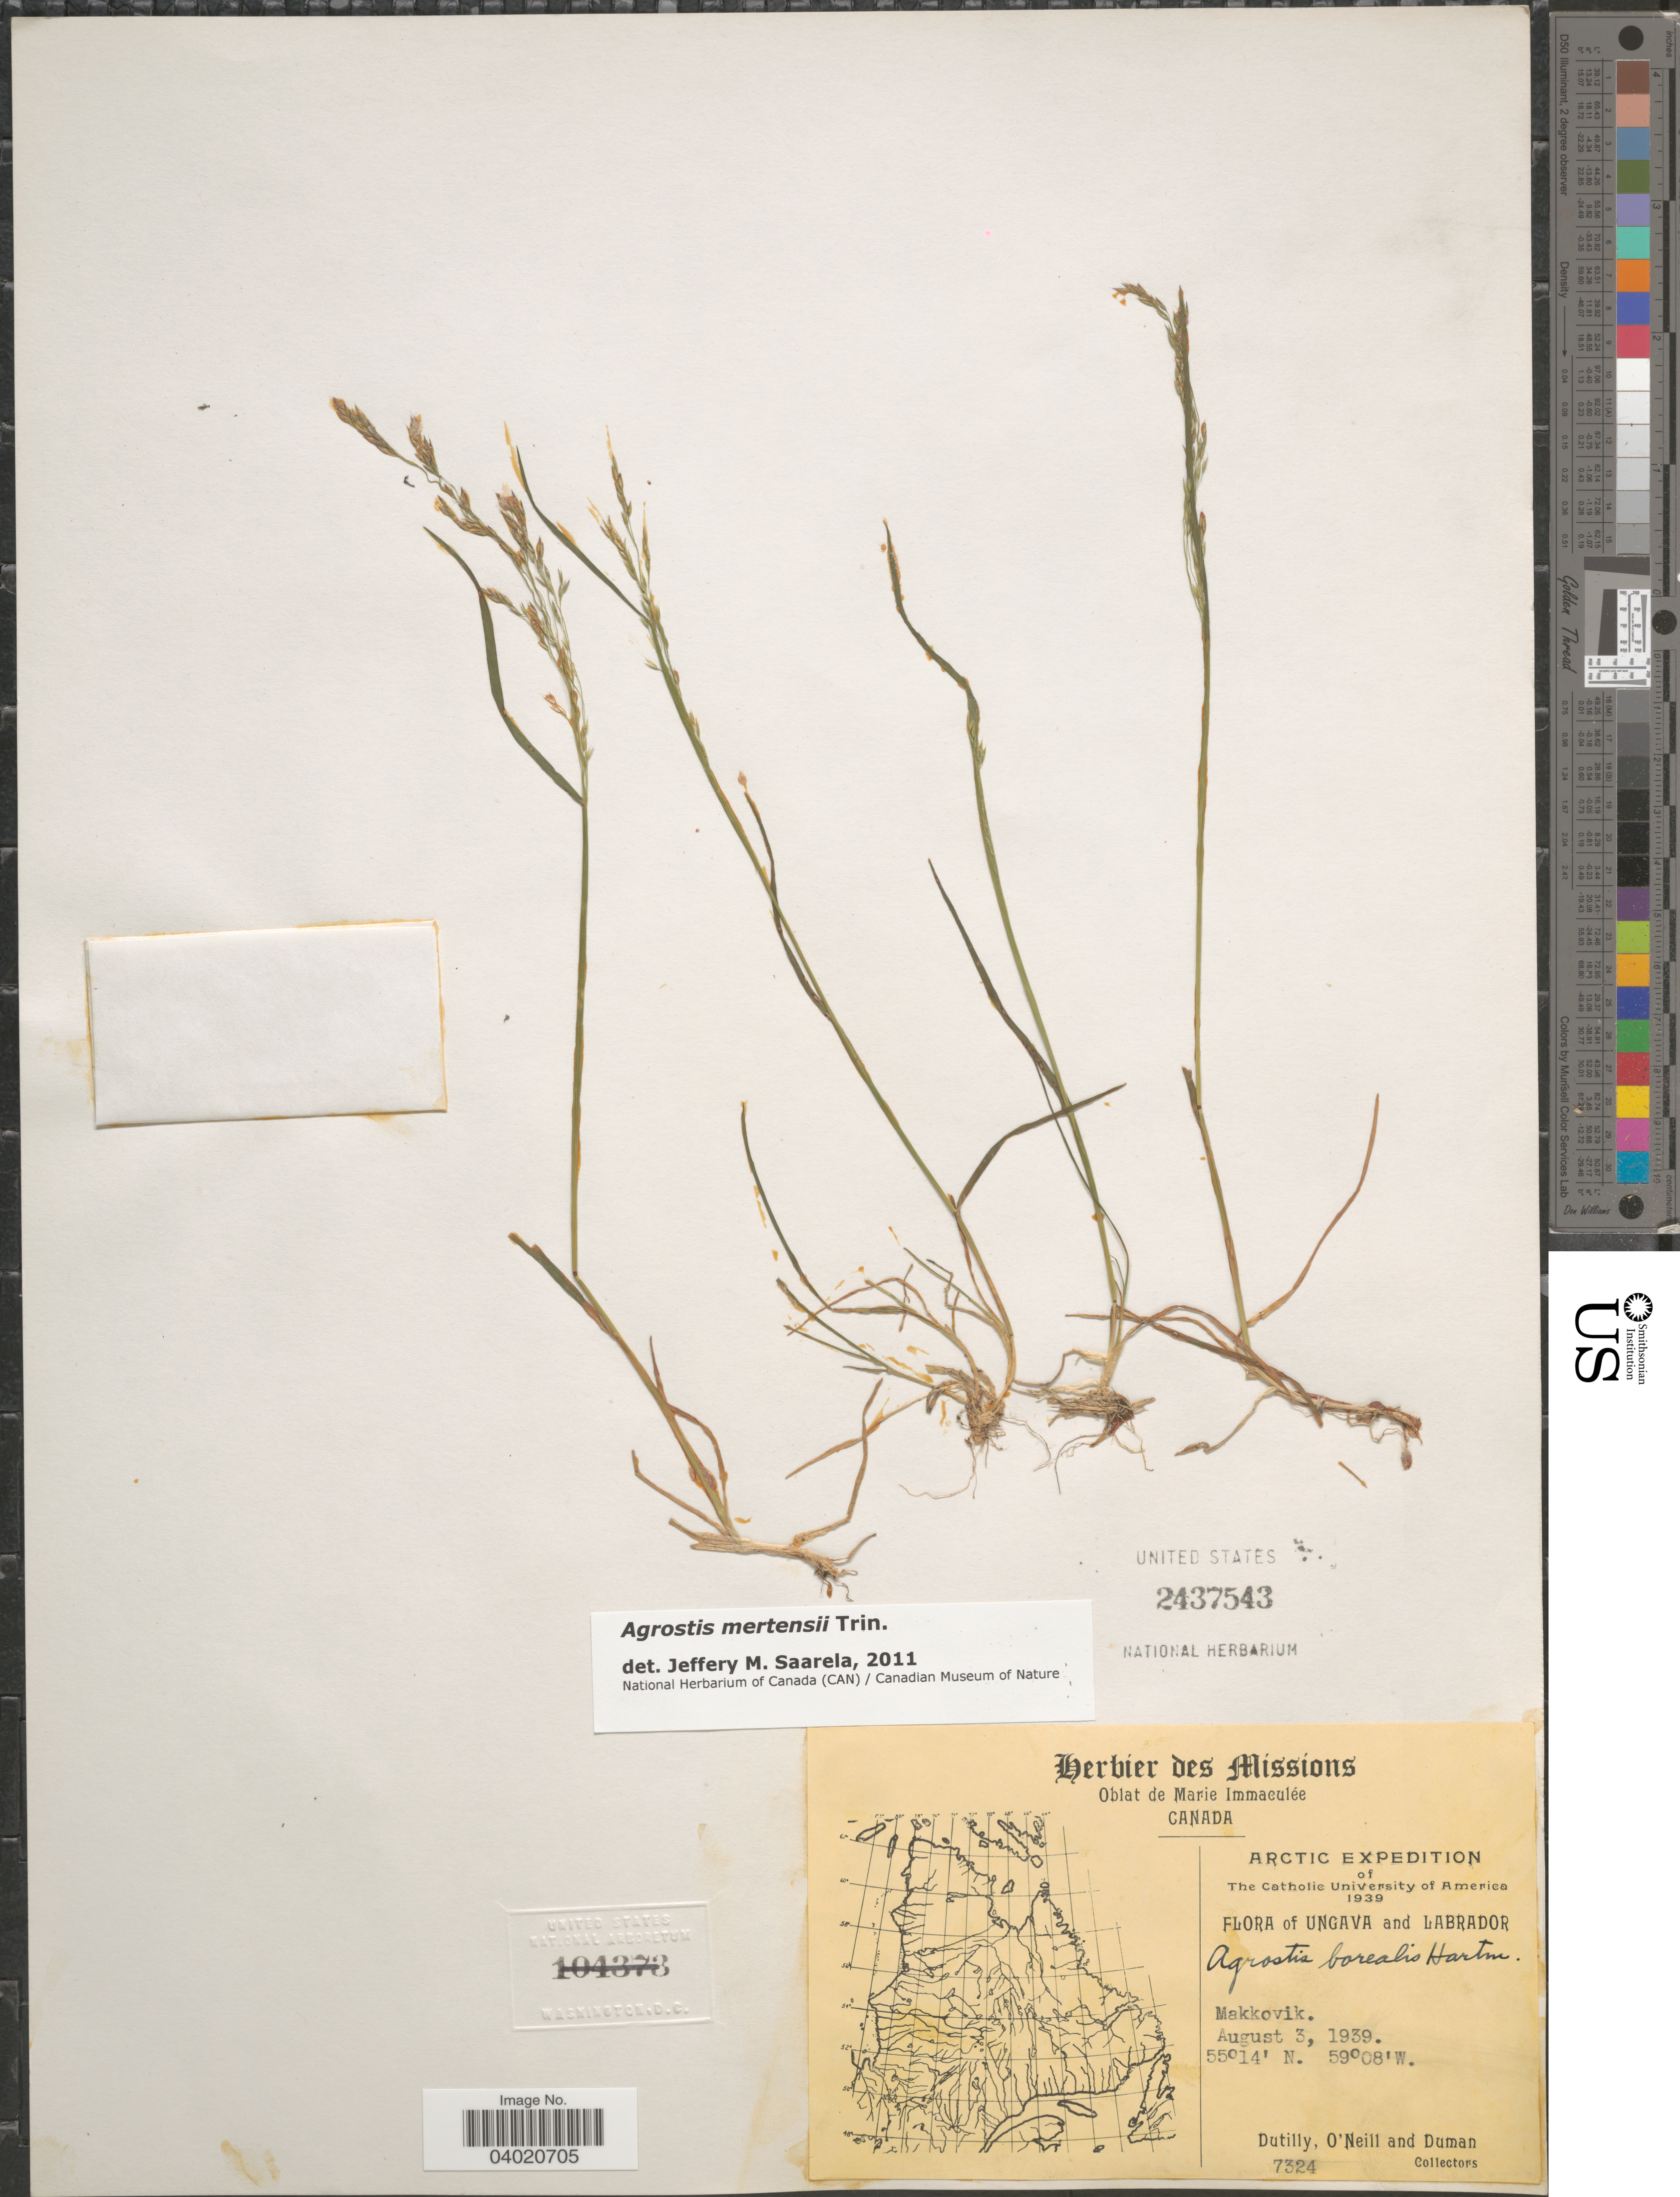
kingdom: Plantae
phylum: Tracheophyta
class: Liliopsida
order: Poales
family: Poaceae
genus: Agrostis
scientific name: Agrostis mertensii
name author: Trin.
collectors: -. Dutilly, -. O'Neill & -. Duman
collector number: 7324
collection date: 1939-08-03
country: Canada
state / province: Newfoundland and Labrador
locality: Ungava and Labrador. Makkovik.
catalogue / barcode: US 2437543